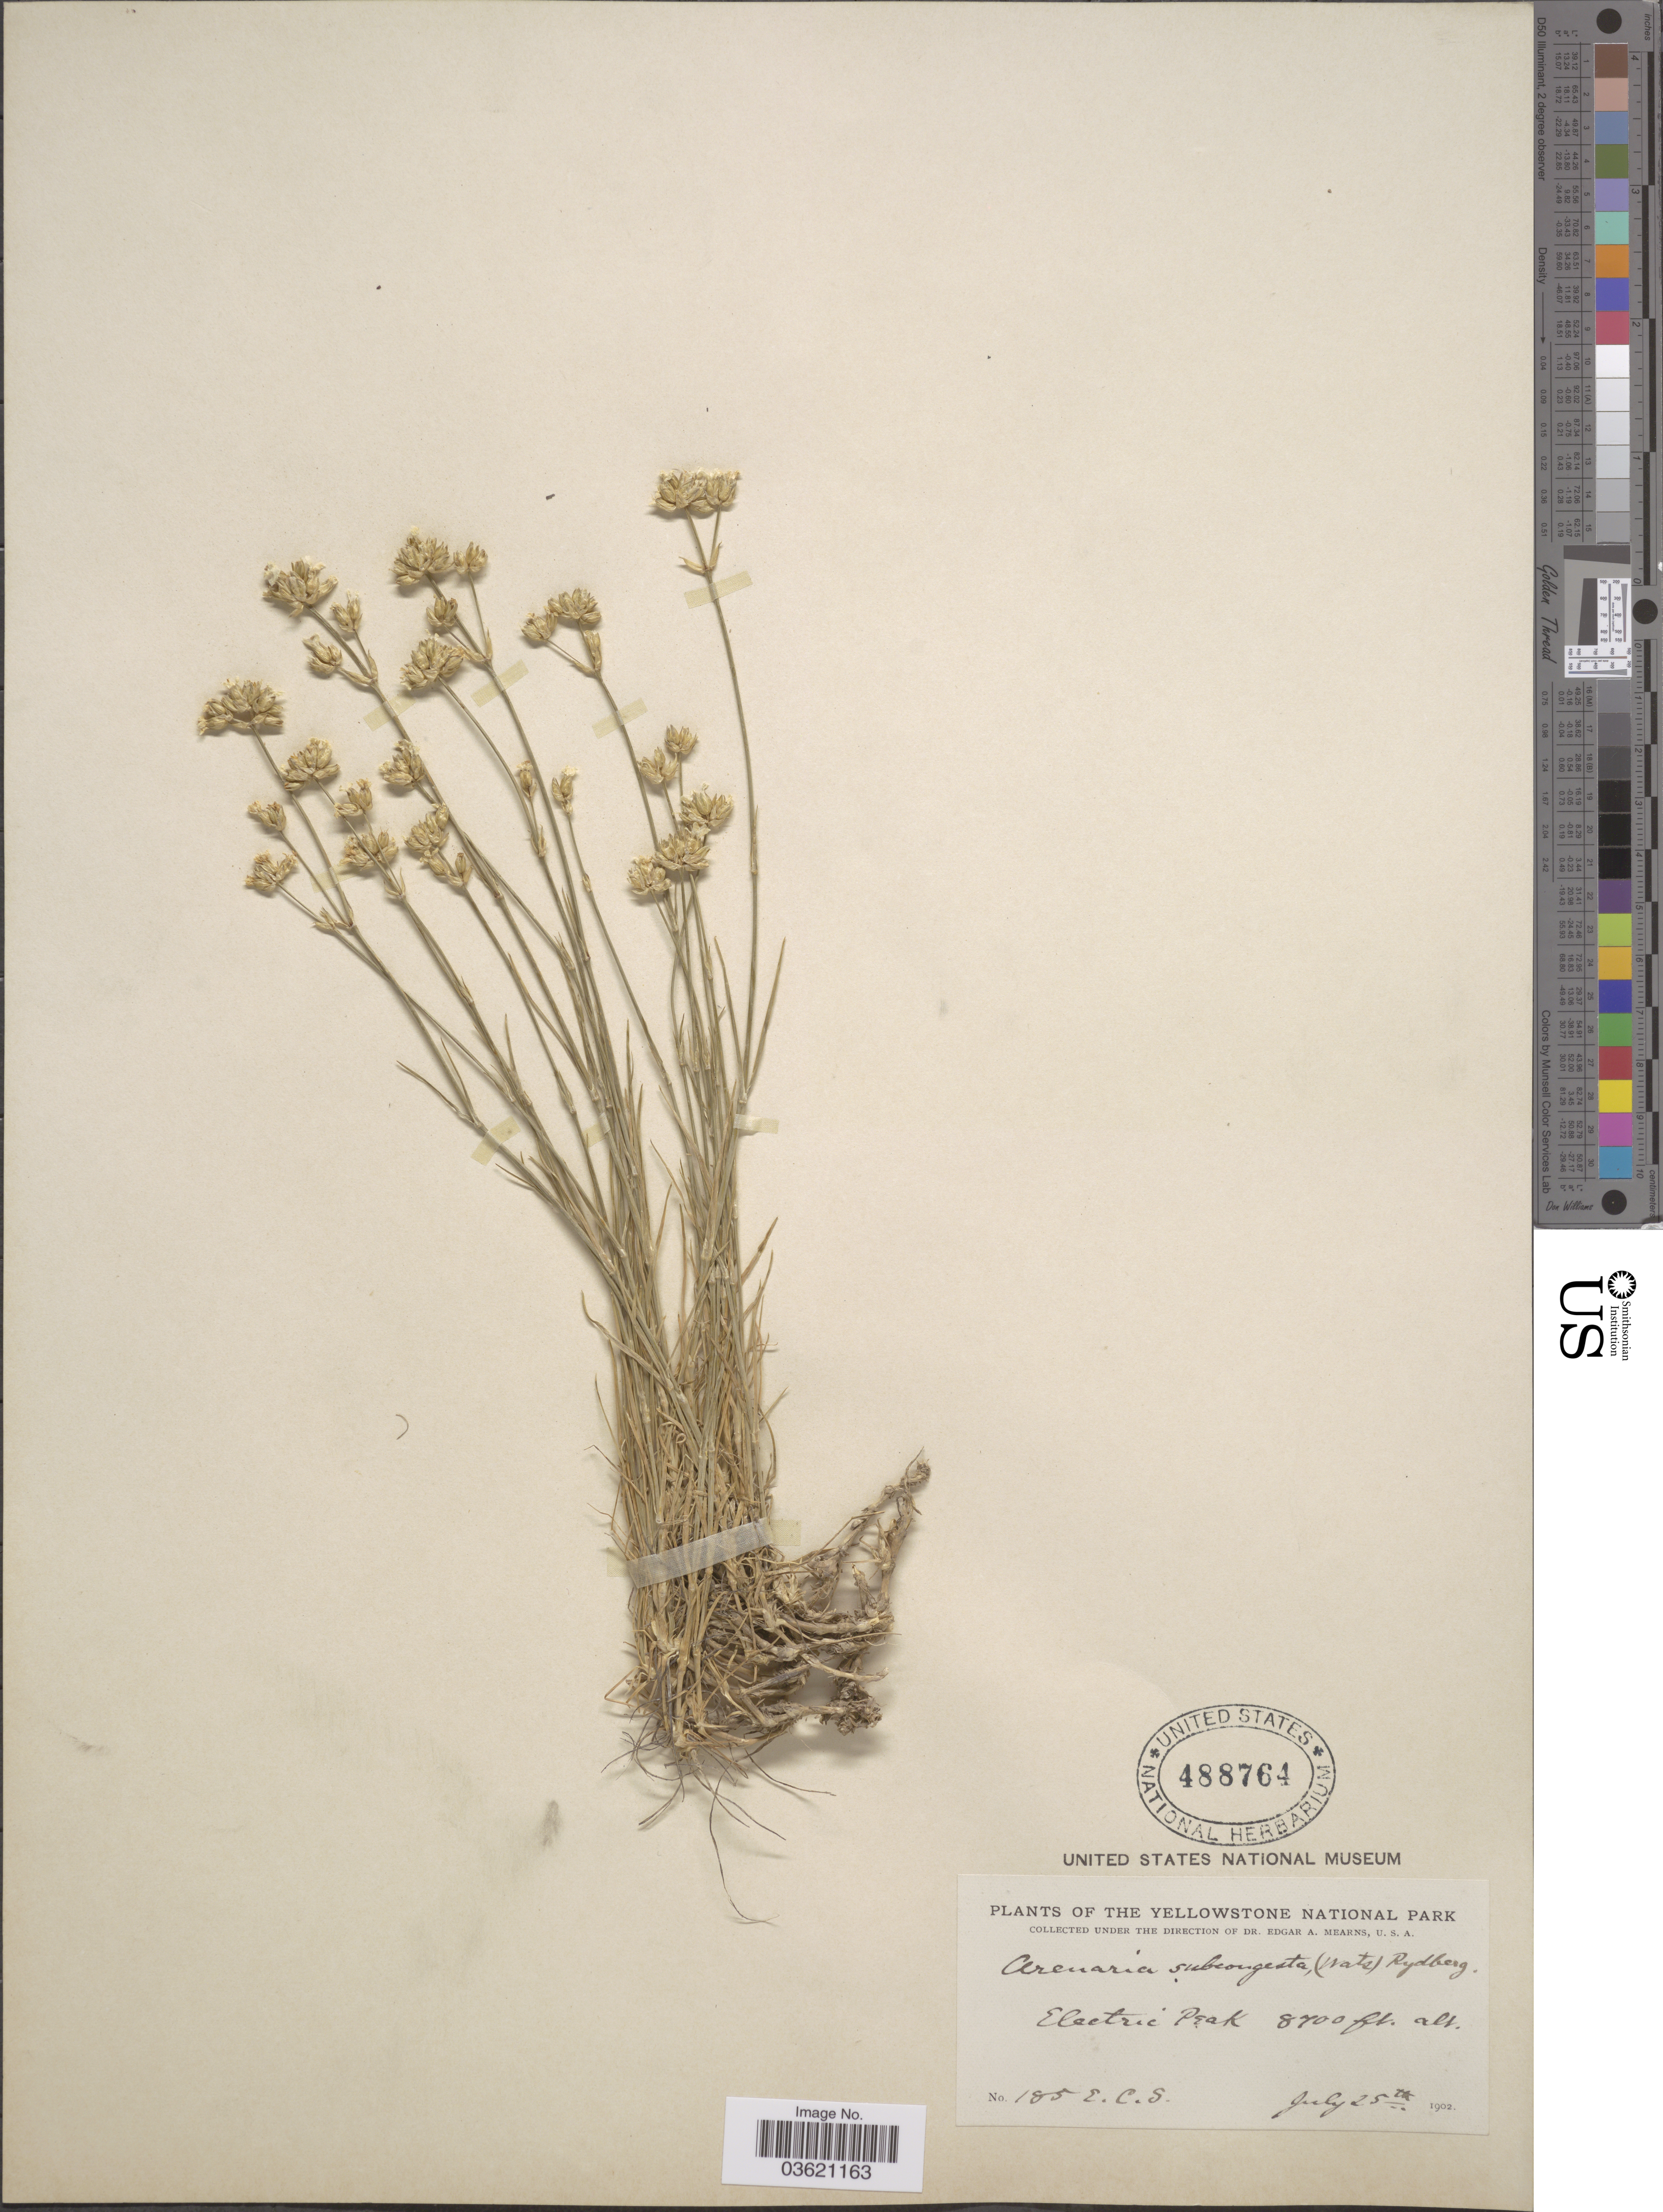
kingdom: Plantae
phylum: Tracheophyta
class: Magnoliopsida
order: Caryophyllales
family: Caryophyllaceae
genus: Eremogone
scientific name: Eremogone congesta var. lithophila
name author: (Rydb.) Dorn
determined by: Strong, Mark T., (BOT), Smithsonian Institution - National Museum of Natural History (UNITED STATES)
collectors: E. C. Smith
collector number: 185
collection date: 1902-07-25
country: United States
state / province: Montana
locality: The Yellowstone National Park. Electric Peak.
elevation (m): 2652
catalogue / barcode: US 488764